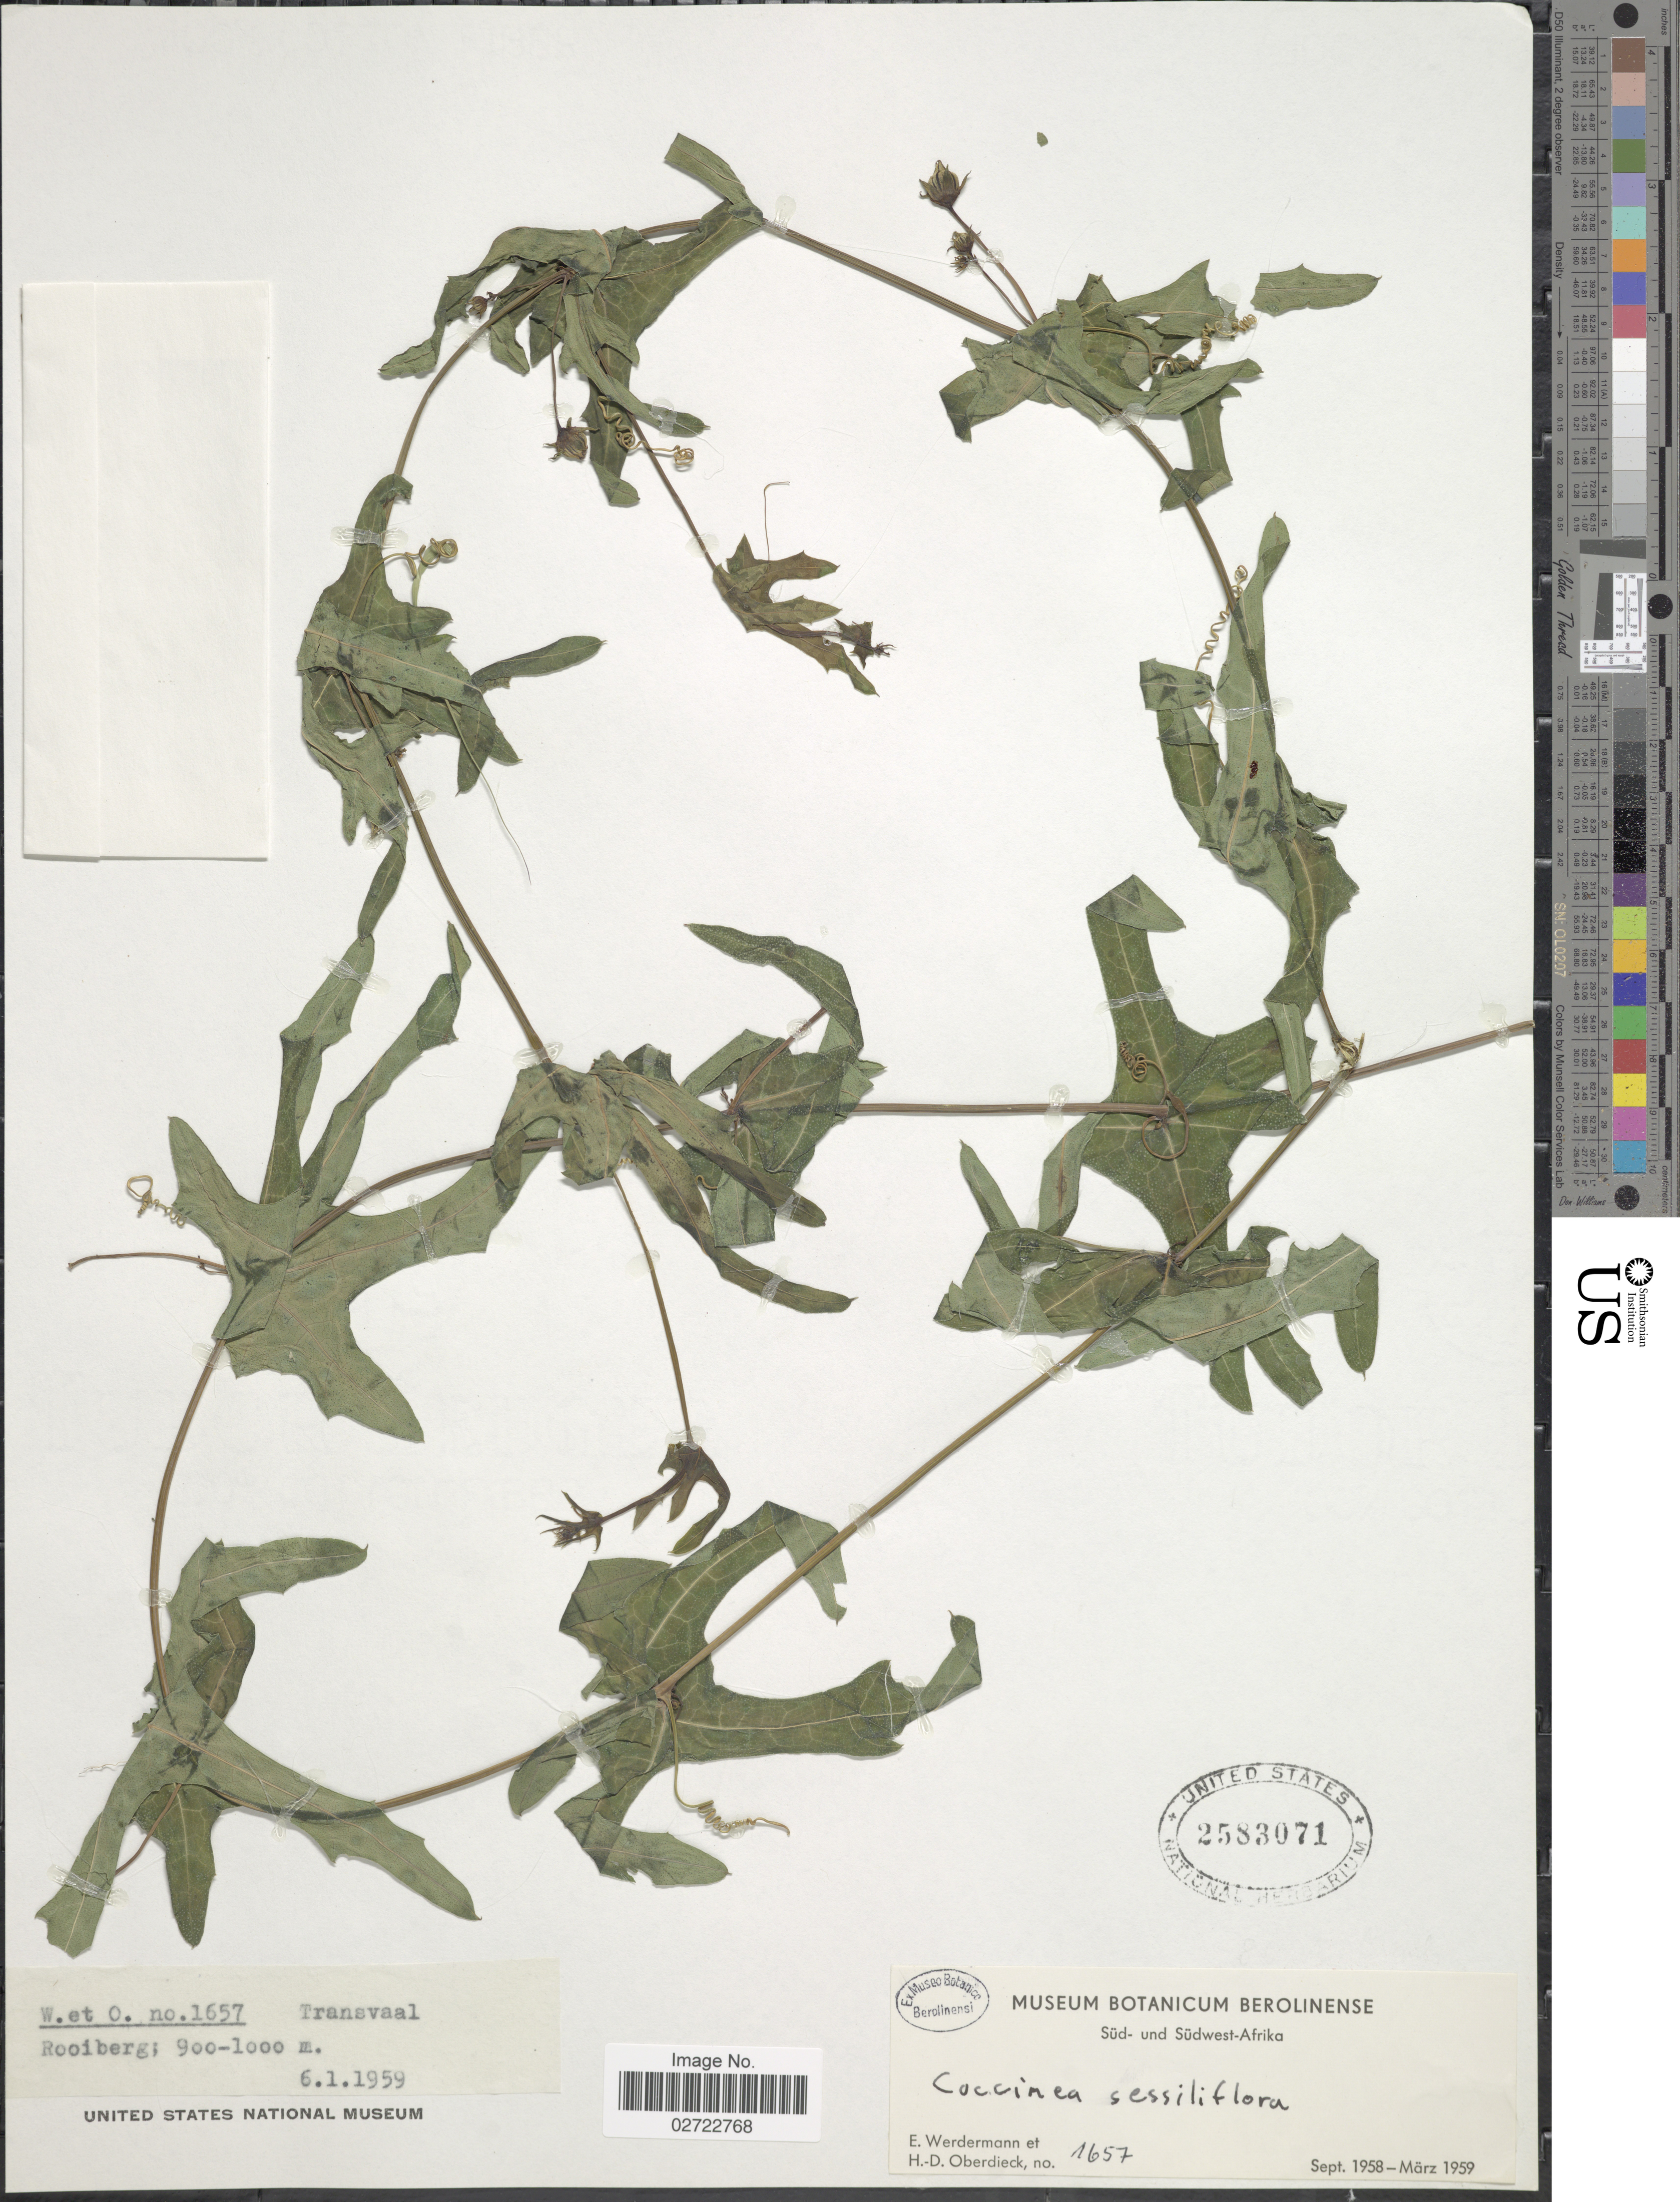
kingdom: Plantae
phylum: Tracheophyta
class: Magnoliopsida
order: Cucurbitales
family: Cucurbitaceae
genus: Coccinia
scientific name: Coccinia sessilifolia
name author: (Sond.) Cogn.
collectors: E. Wedermann & H. Oberdieck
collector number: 1657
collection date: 1959-01-06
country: South Africa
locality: Sud- und Sudwest-Afrika. Transvaal. Rooiberg.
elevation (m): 900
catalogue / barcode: US 2583071